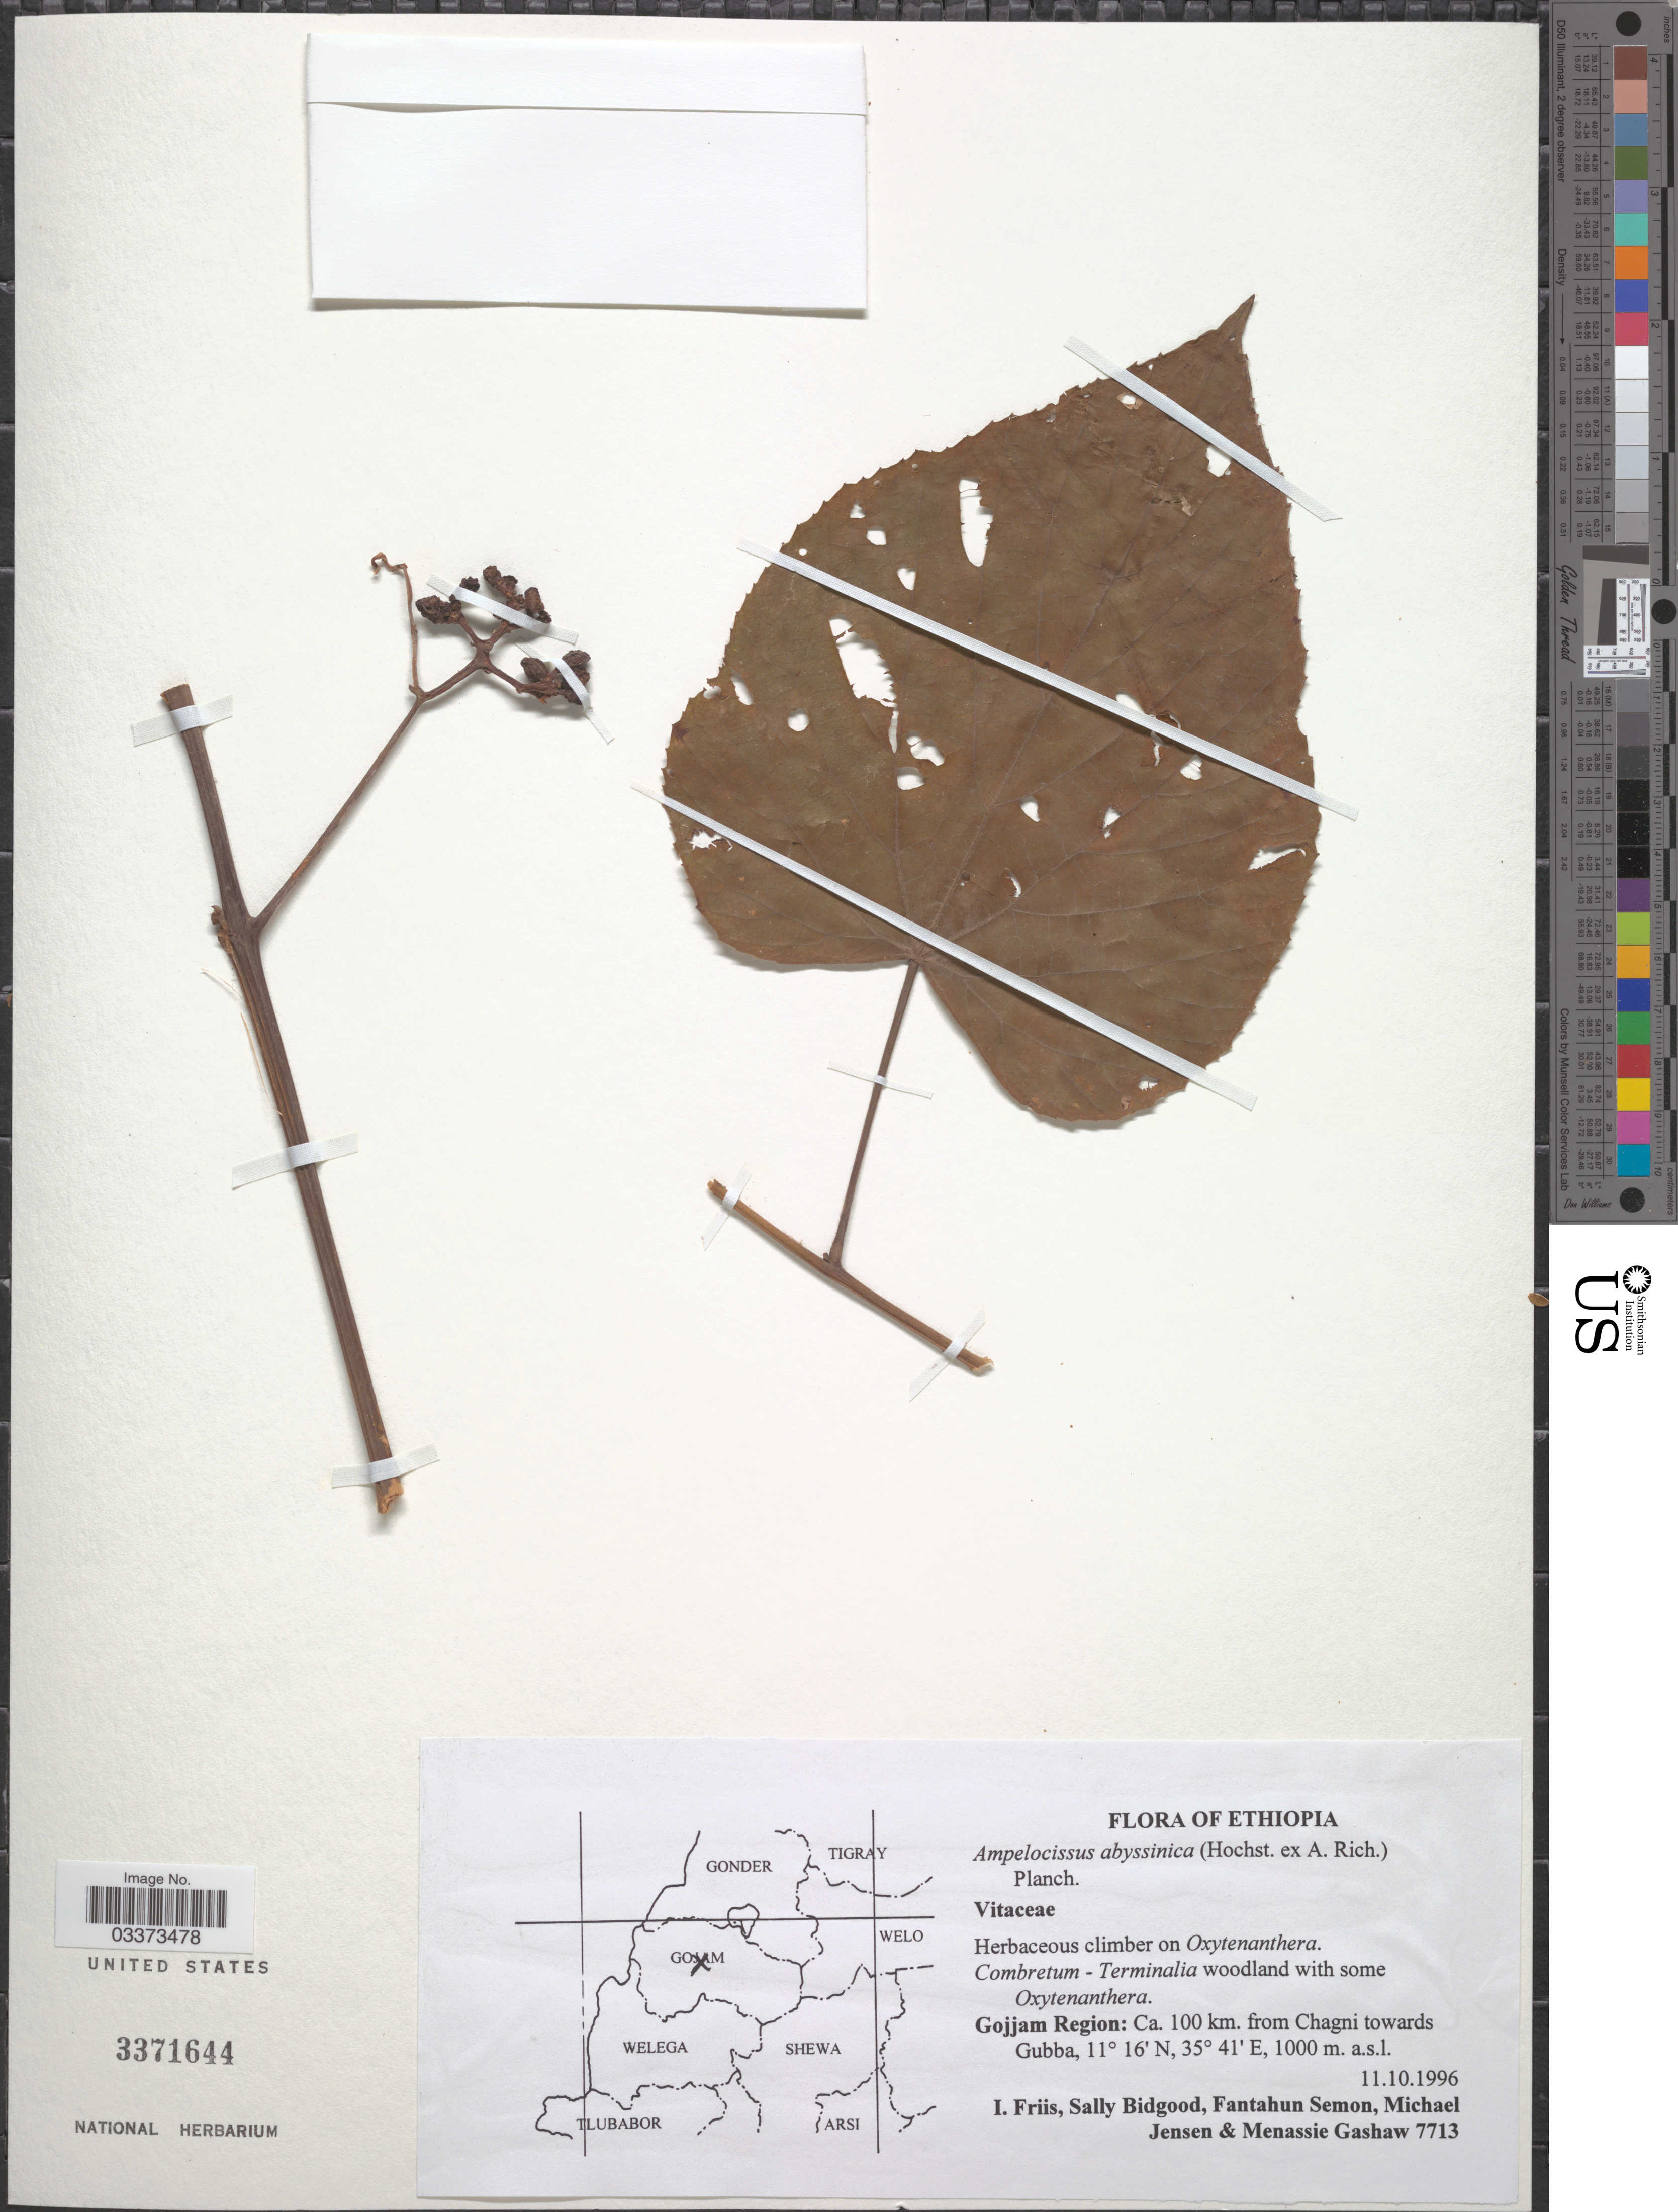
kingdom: Plantae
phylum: Tracheophyta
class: Magnoliopsida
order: Vitales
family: Vitaceae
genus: Ampelocissus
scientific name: Ampelocissus abyssinica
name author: (Hochst. ex A. Rich.) Planch.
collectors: I. Friis, S. Bidgood, F. Semon, M. Jensen & M. Gashaw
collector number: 7713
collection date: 1996-10-11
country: Ethiopia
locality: Gojjam Region: Ca. 100 km. from Chagni towards Gubba.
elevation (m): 1000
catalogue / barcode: US 3371644